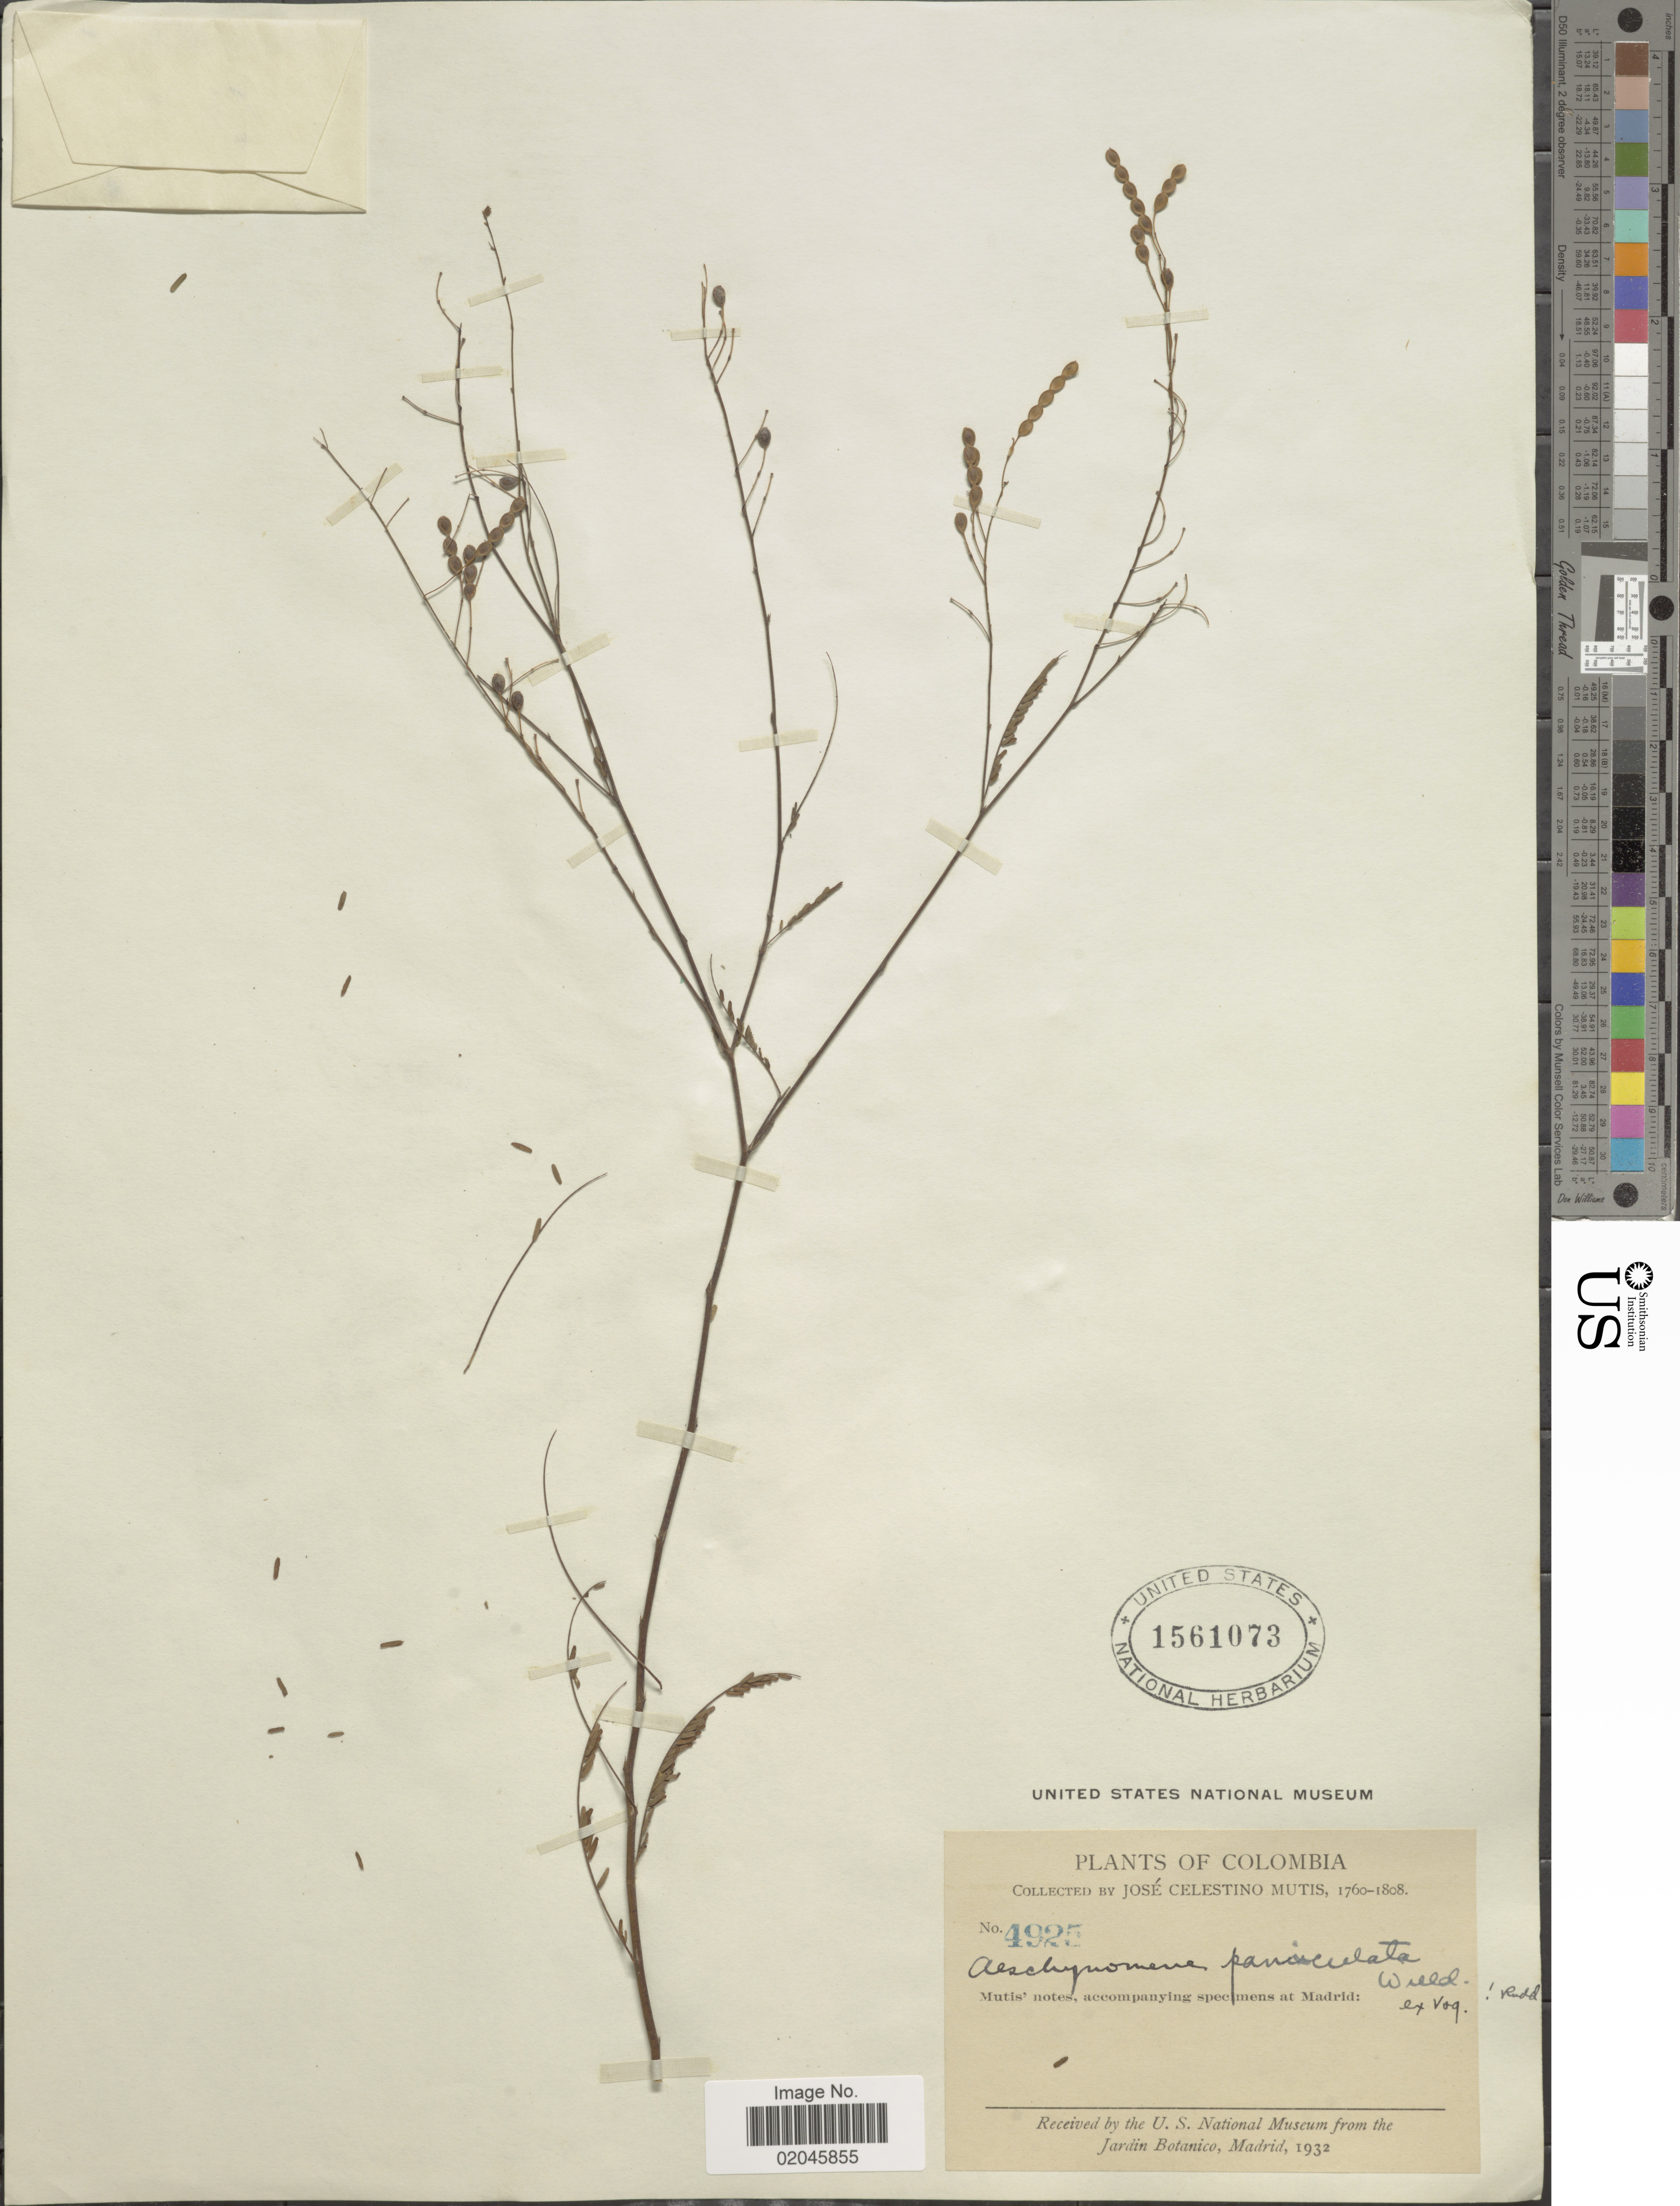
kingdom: Plantae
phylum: Tracheophyta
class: Magnoliopsida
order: Fabales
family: Fabaceae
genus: Aeschynomene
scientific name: Aeschynomene paniculata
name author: Vogel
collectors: J. C. B. Mutis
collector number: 4925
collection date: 1760/1808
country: Colombia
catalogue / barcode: US 1561073